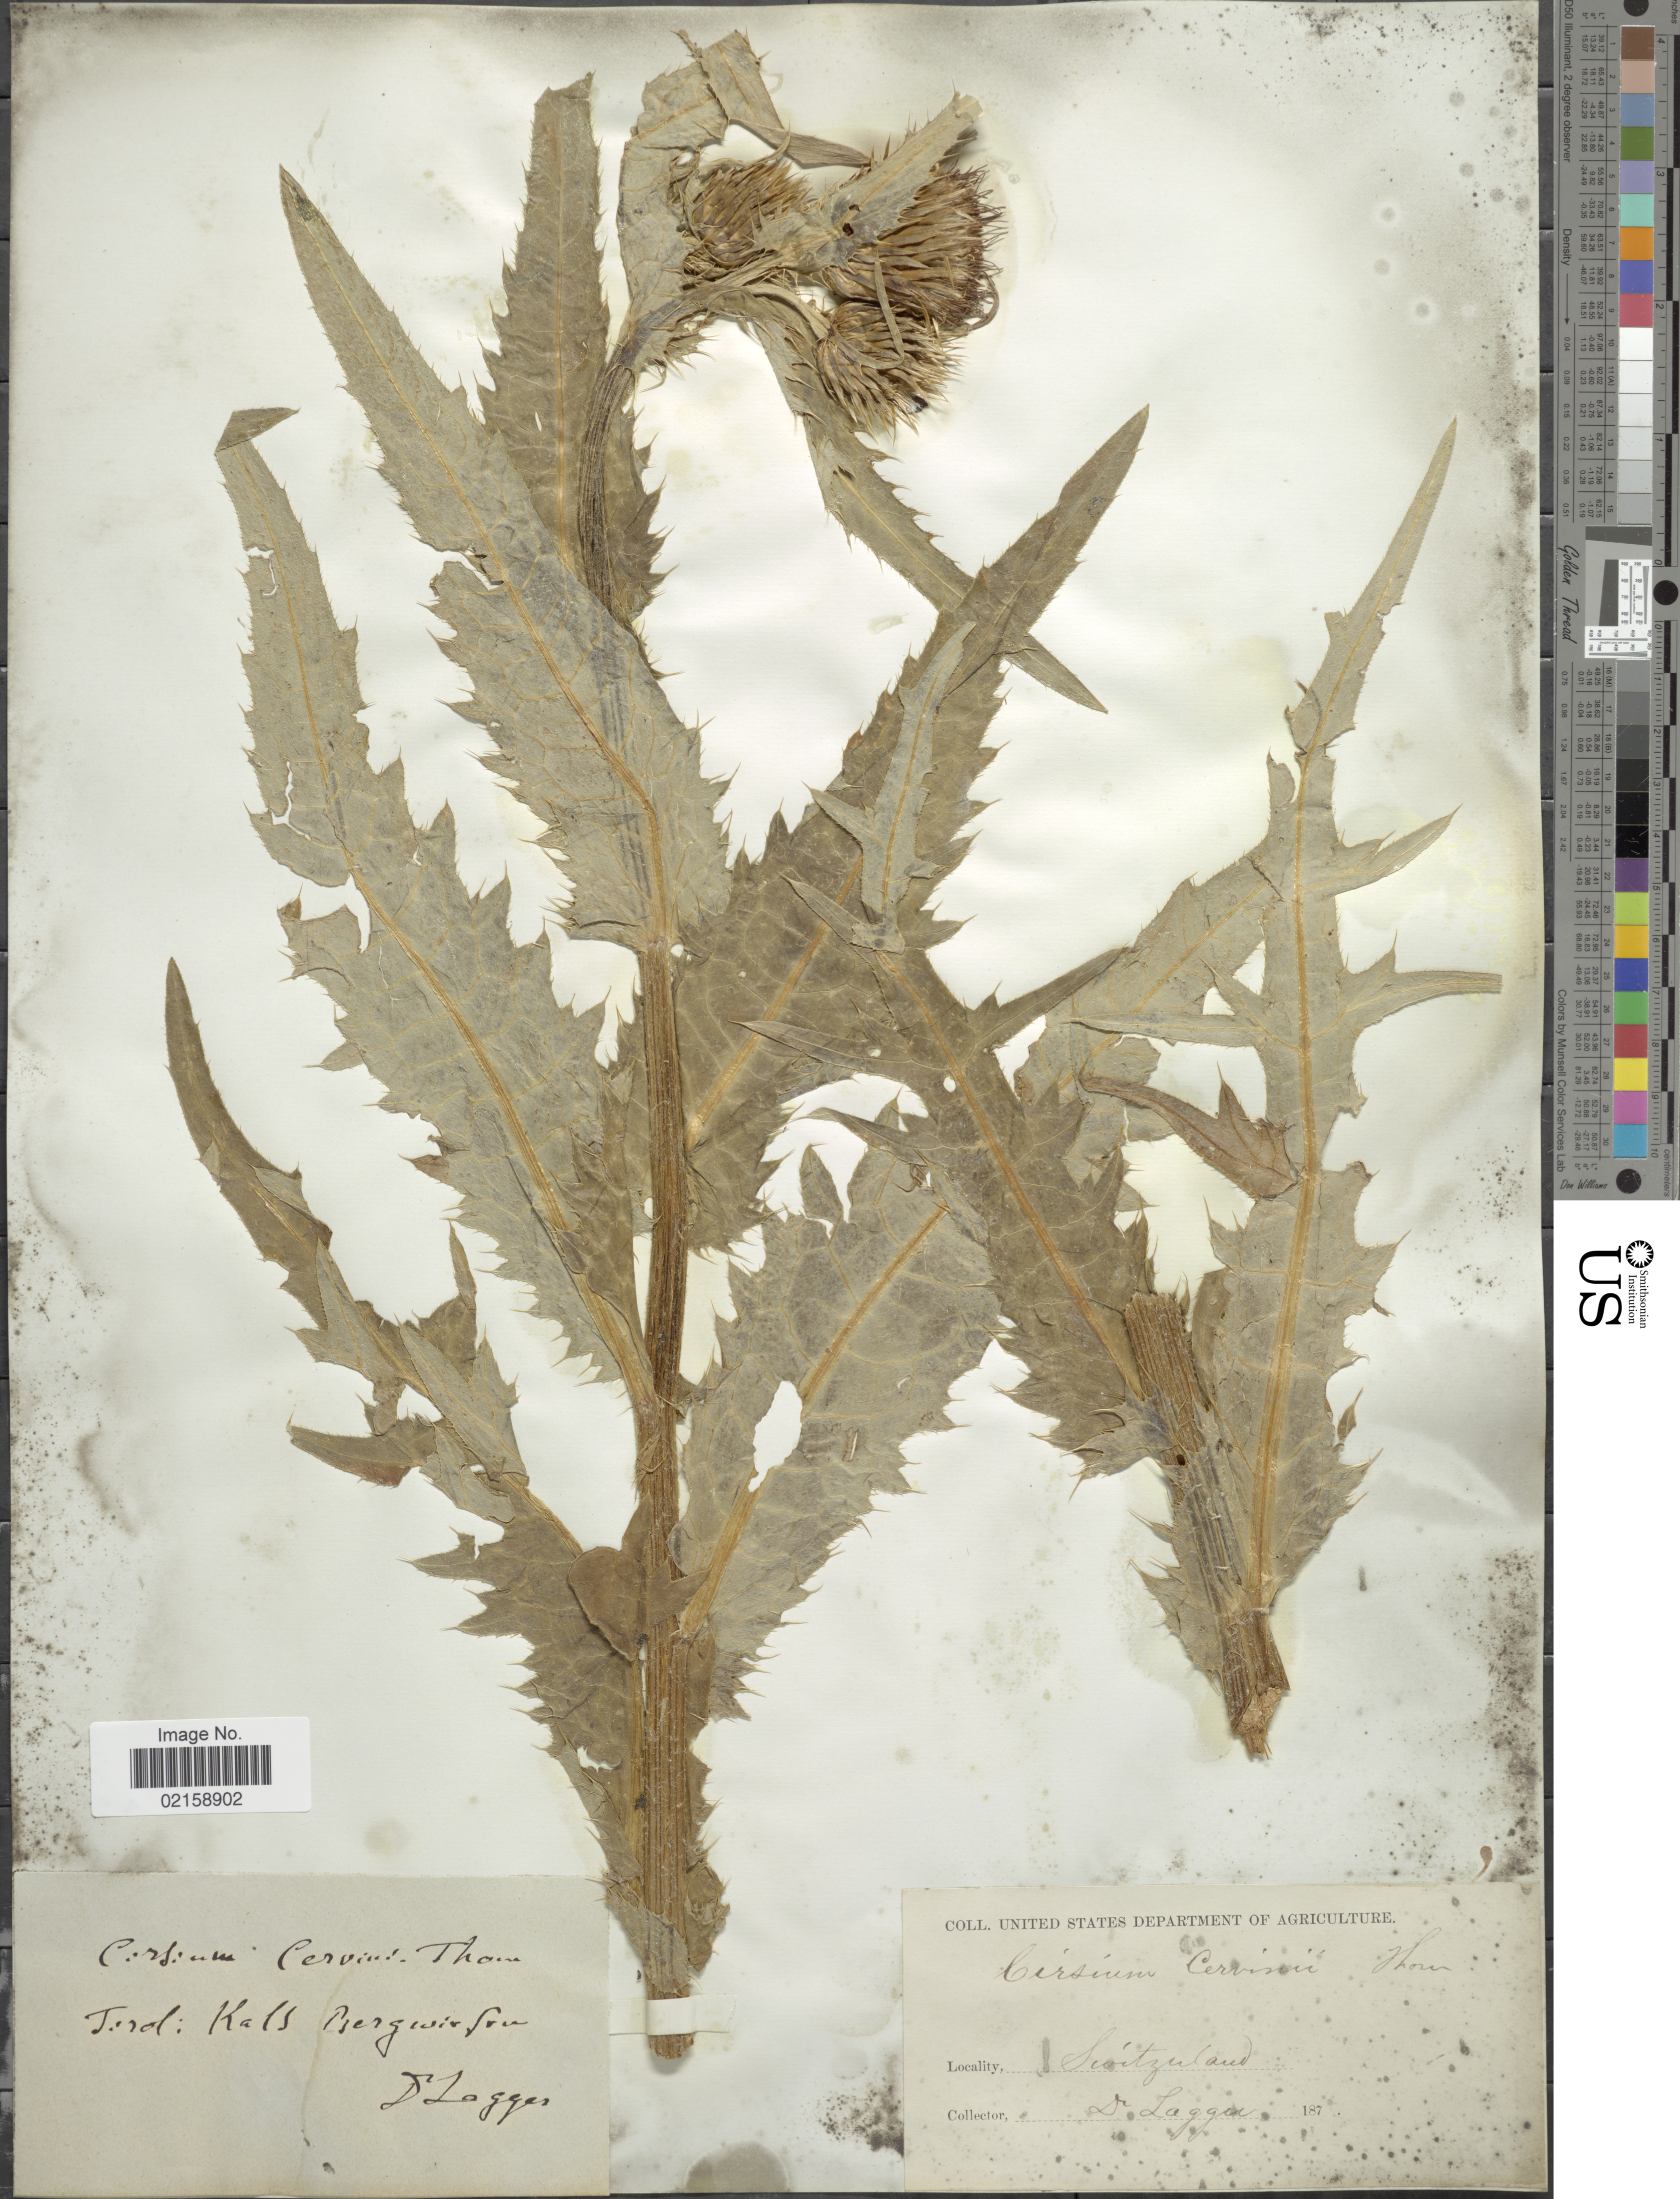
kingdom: Plantae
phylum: Tracheophyta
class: Magnoliopsida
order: Asterales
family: Asteraceae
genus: Cirsium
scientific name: Cirsium spinosissimum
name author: (L.) Scop.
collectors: D. Lagger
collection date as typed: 187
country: Austria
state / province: Tirol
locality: Tirol: Kals Bergwiesen